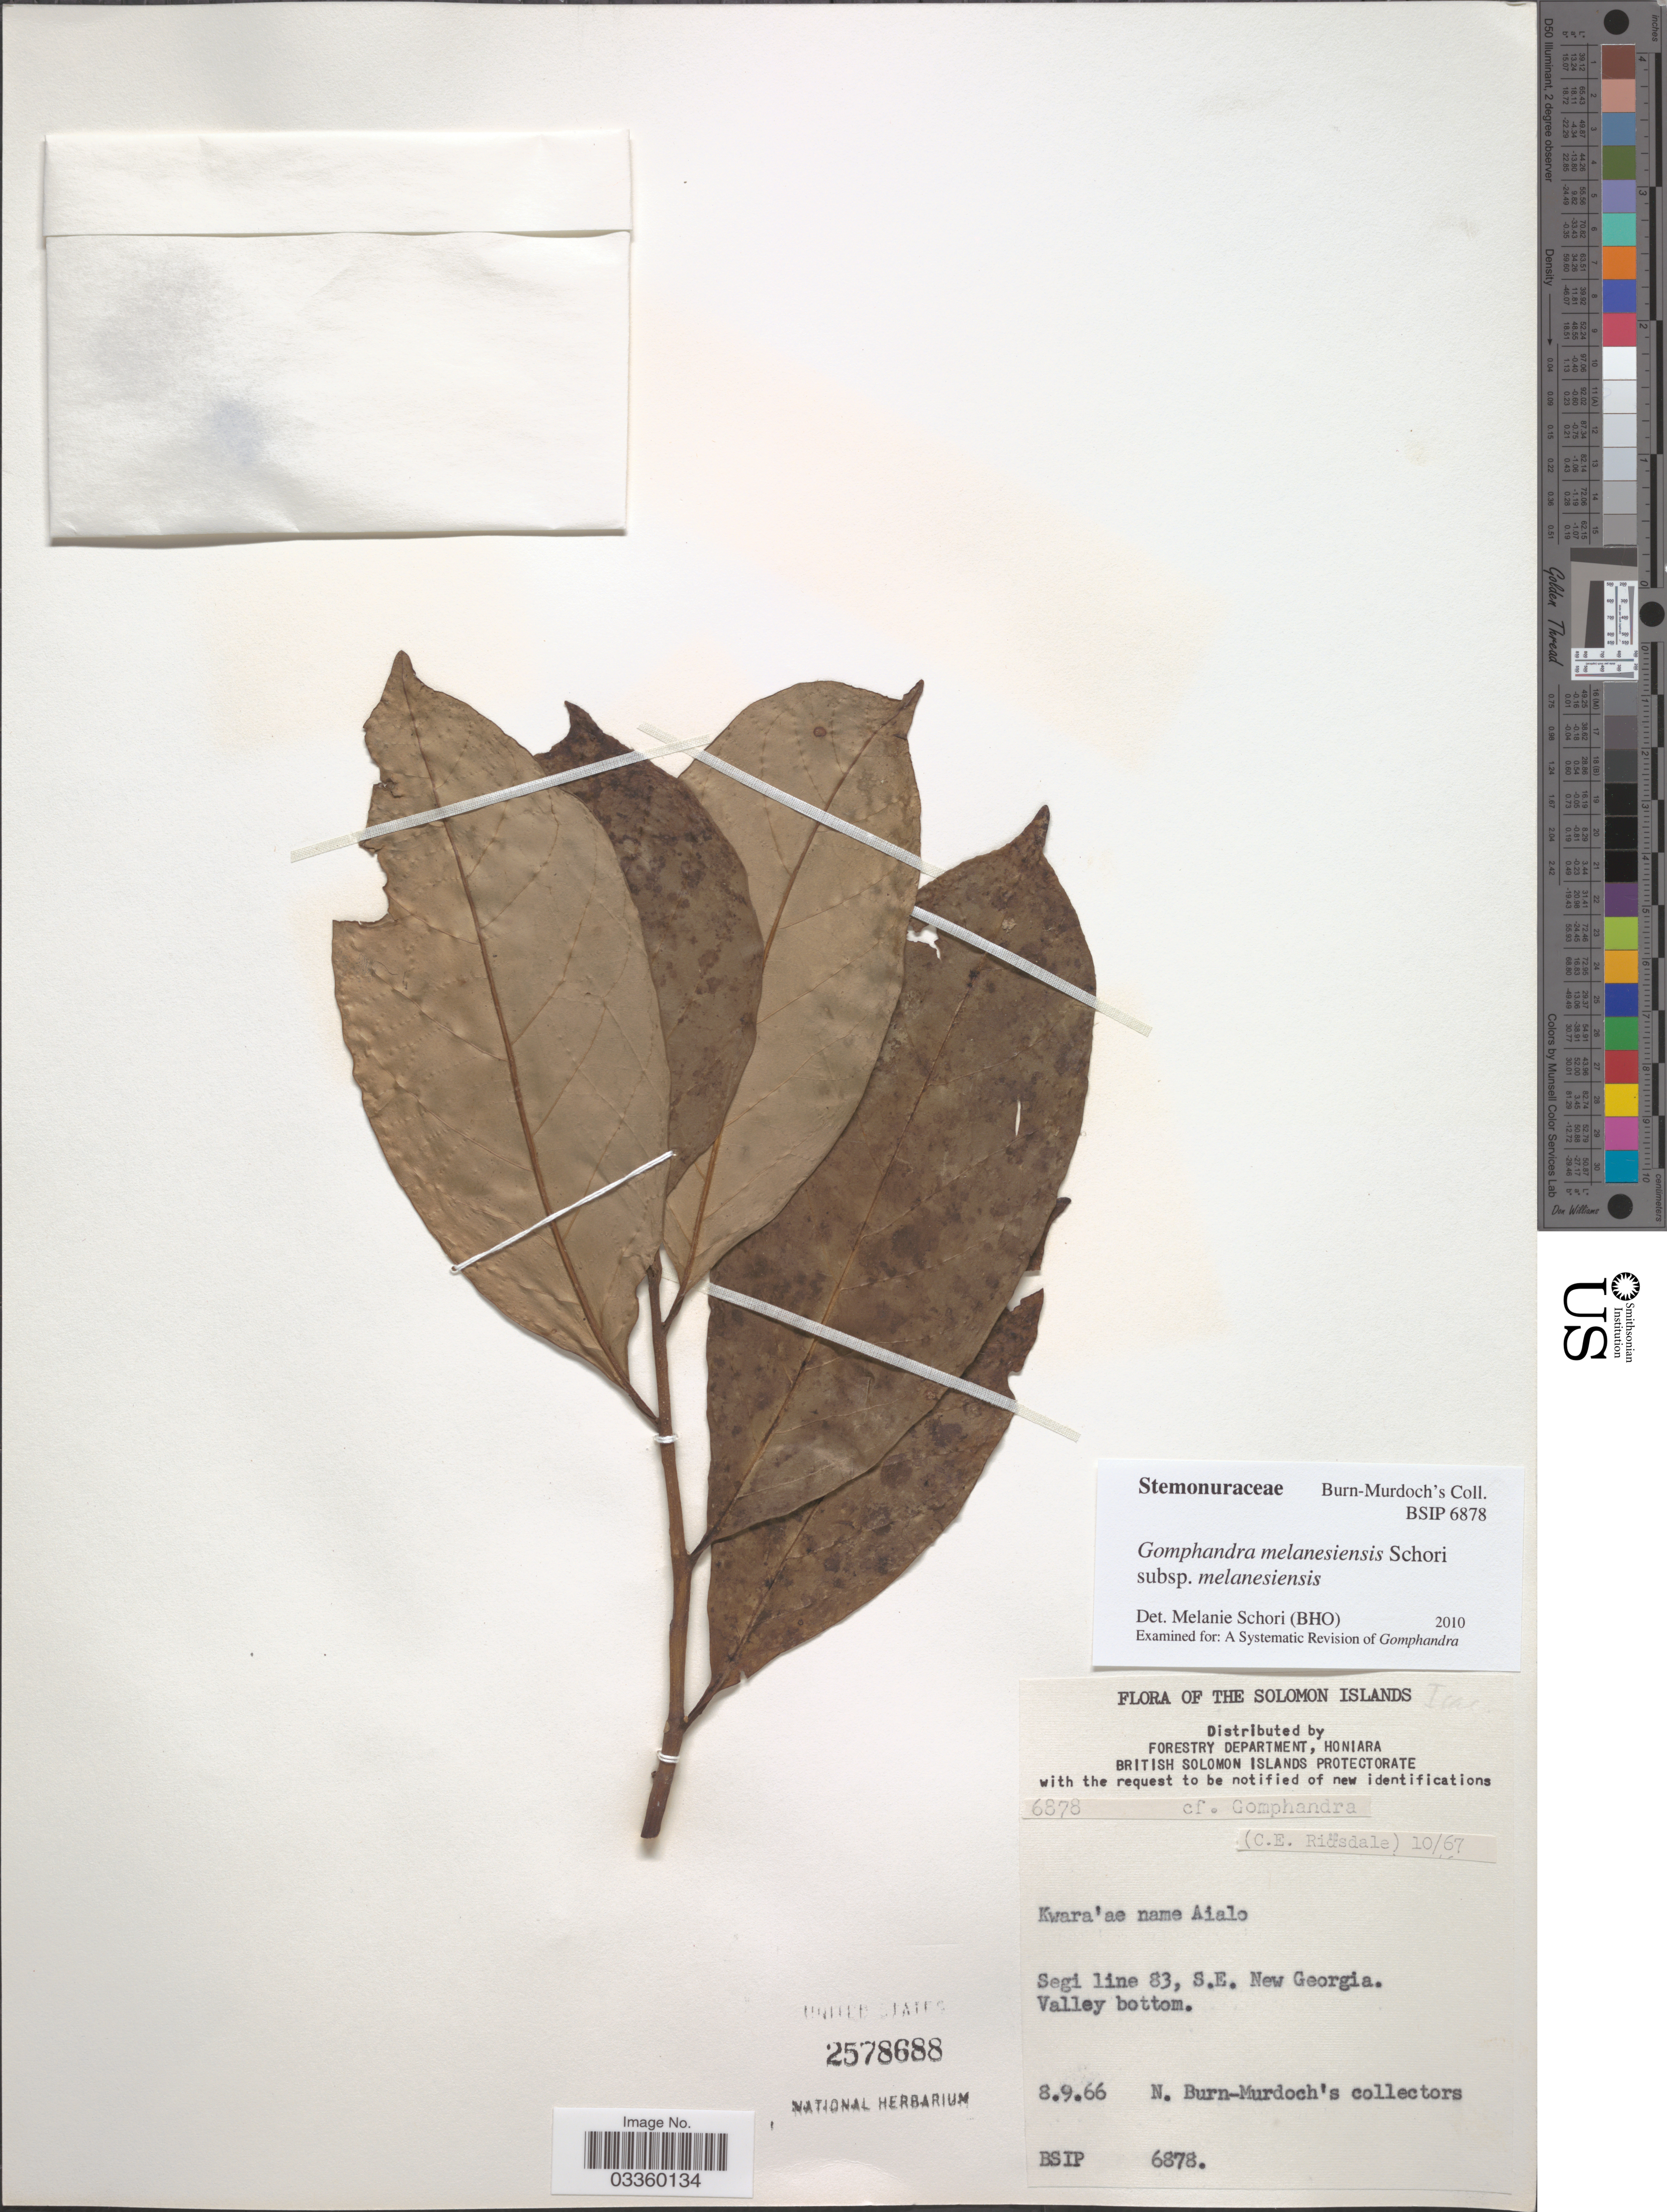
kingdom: Plantae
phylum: Tracheophyta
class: Magnoliopsida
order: Cardiopteridales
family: Stemonuraceae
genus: Gomphandra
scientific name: Gomphandra melanesiensis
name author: Schori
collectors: N. Burn-Murdoch's collectors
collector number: BSIP 6878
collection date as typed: Transcribed d/m/y: 8/9/66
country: Solomon Islands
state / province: Solomon Islands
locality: Segi line 83, S.E. New Georgia. Valley bottom.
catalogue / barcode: US 2578688